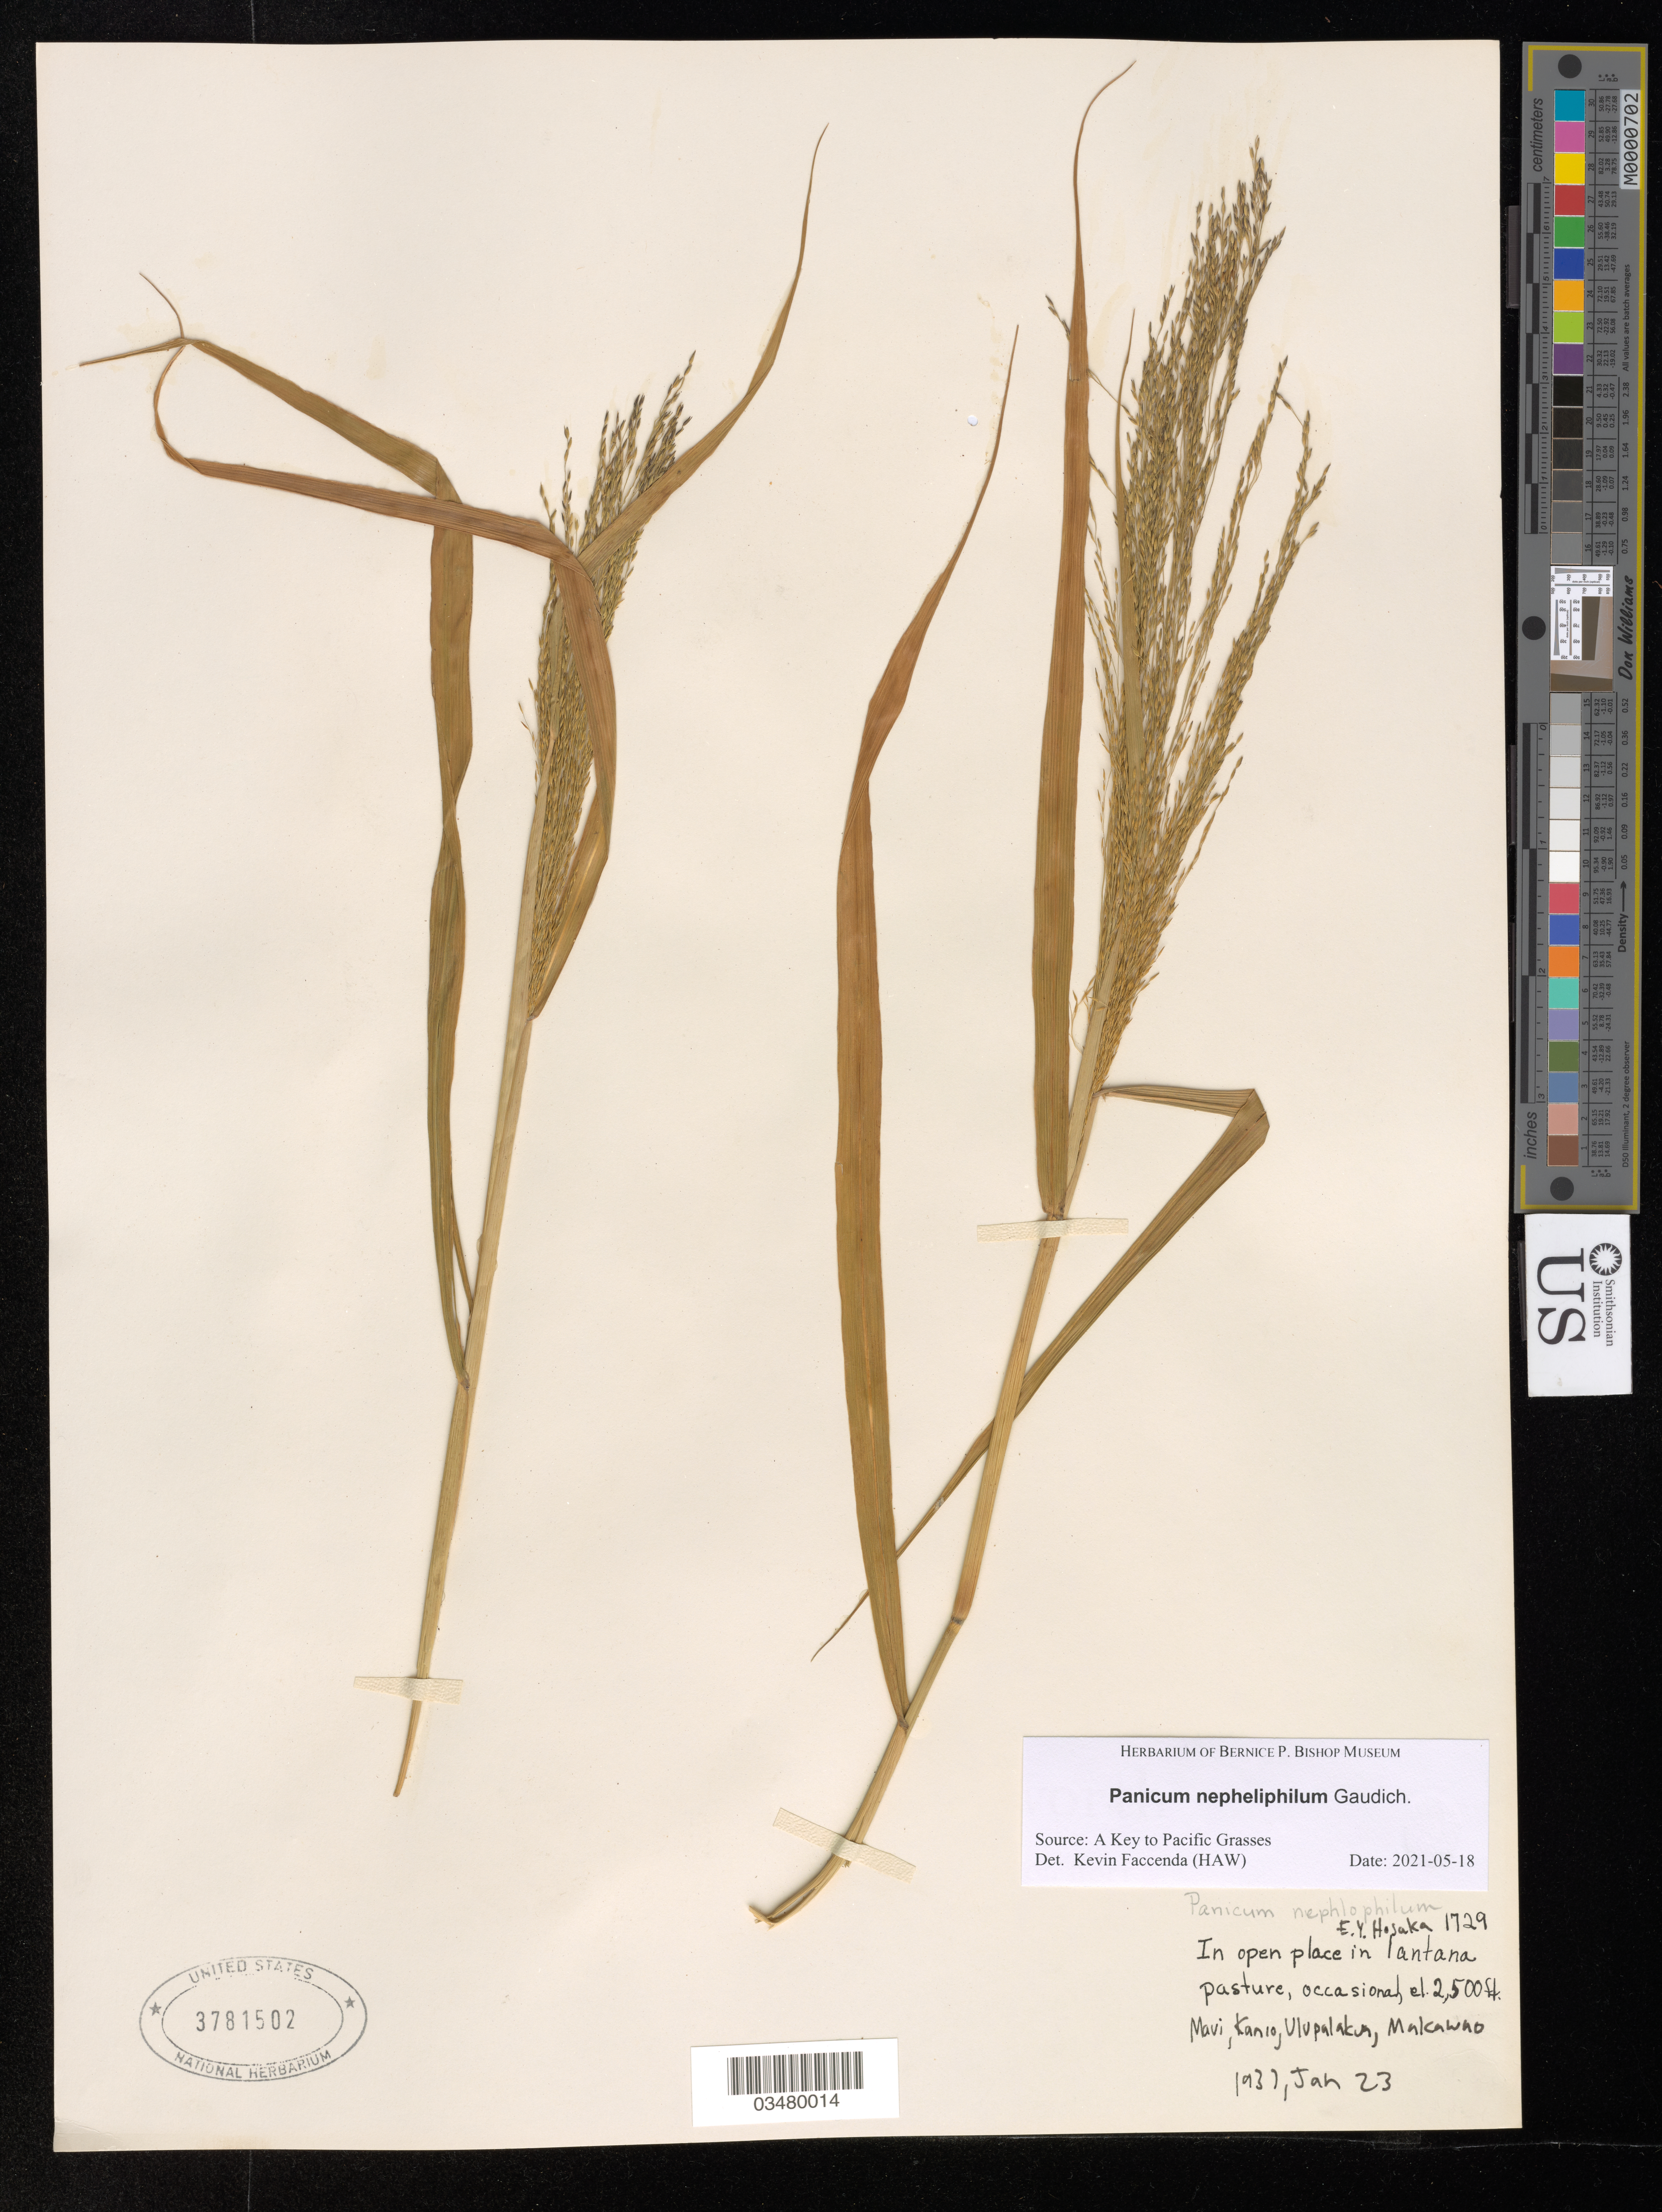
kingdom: Plantae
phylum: Tracheophyta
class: Liliopsida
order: Poales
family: Poaceae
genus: Panicum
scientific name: Panicum nephelophilum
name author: Gaudich.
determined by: Faccenda, K.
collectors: E. Y. Hosaka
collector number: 1729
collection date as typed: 23 Jan 1937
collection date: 1937-01-23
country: United States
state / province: Hawaii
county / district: Maui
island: Maui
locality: Kanaio, Ulupalakua, Makawao District.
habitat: Open place in lantana pasture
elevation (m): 762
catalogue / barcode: US 3781502